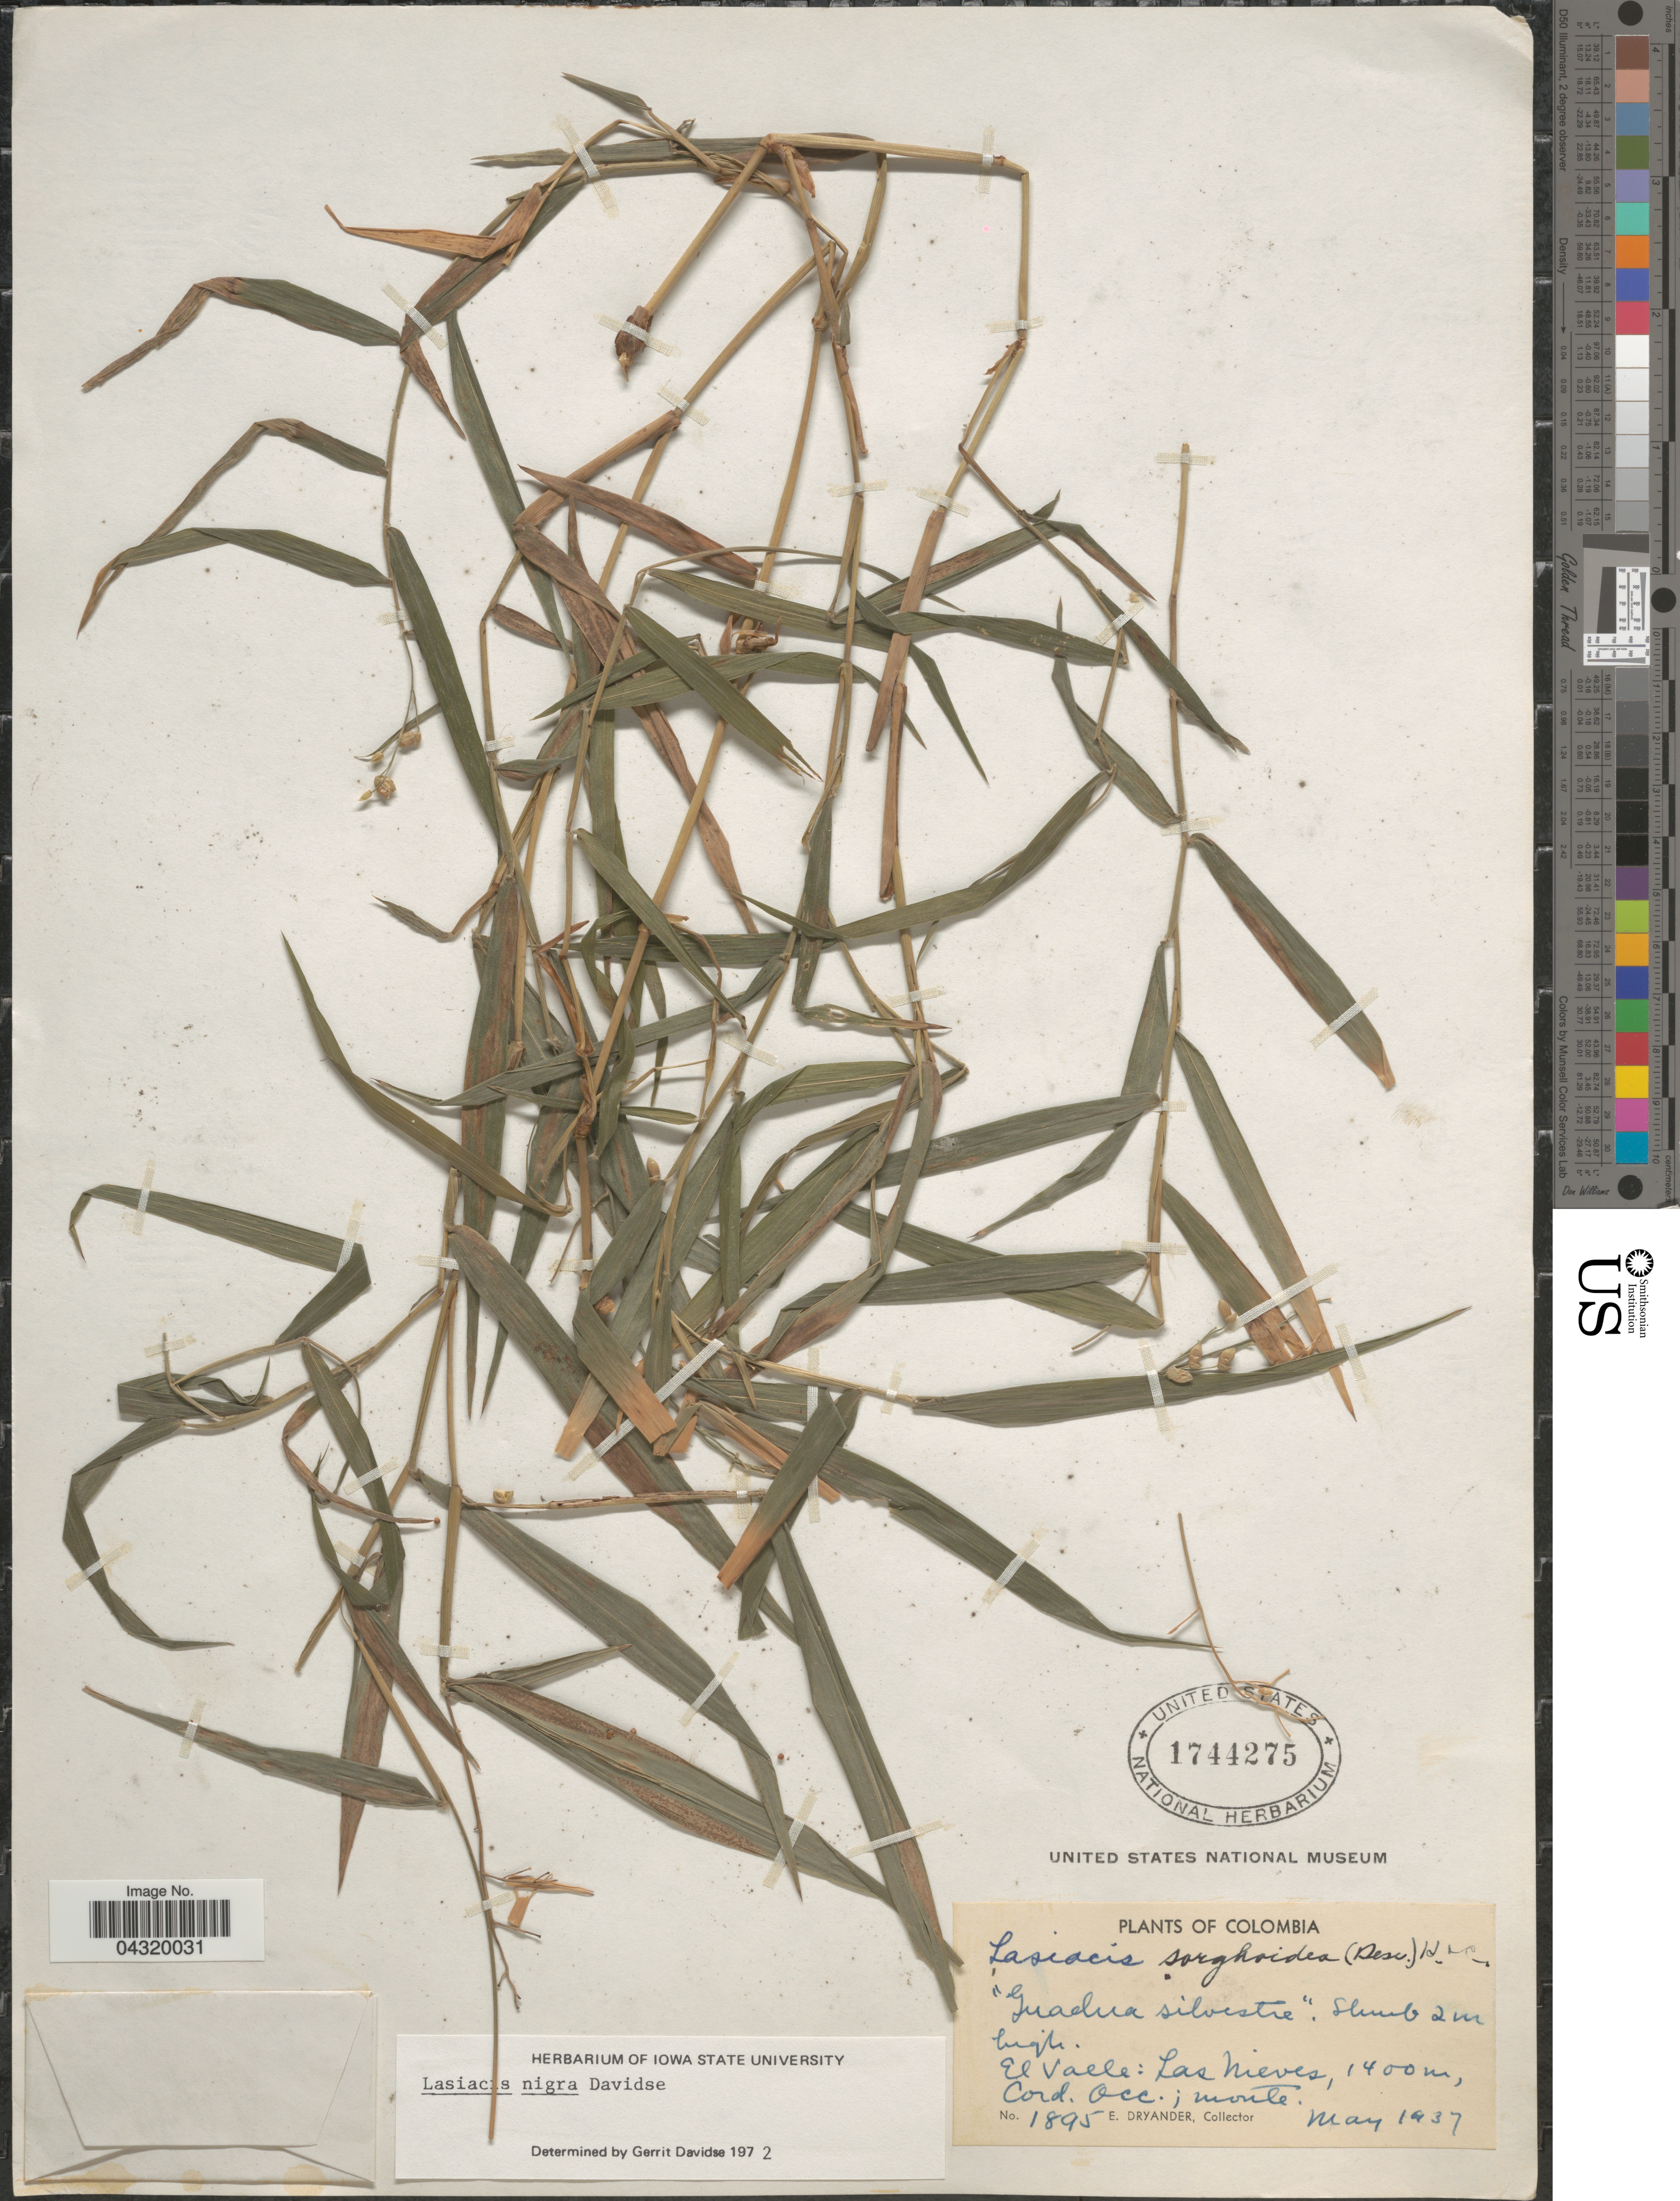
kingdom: Plantae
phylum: Tracheophyta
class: Liliopsida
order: Poales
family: Poaceae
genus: Lasiacis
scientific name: Lasiacis nigra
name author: Davidse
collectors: E. Dryander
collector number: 1895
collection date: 1937-05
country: Colombia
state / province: Valle del Cauca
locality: El Valle: Las Nieves, Cord. Occ.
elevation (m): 1400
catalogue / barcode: US 1744275